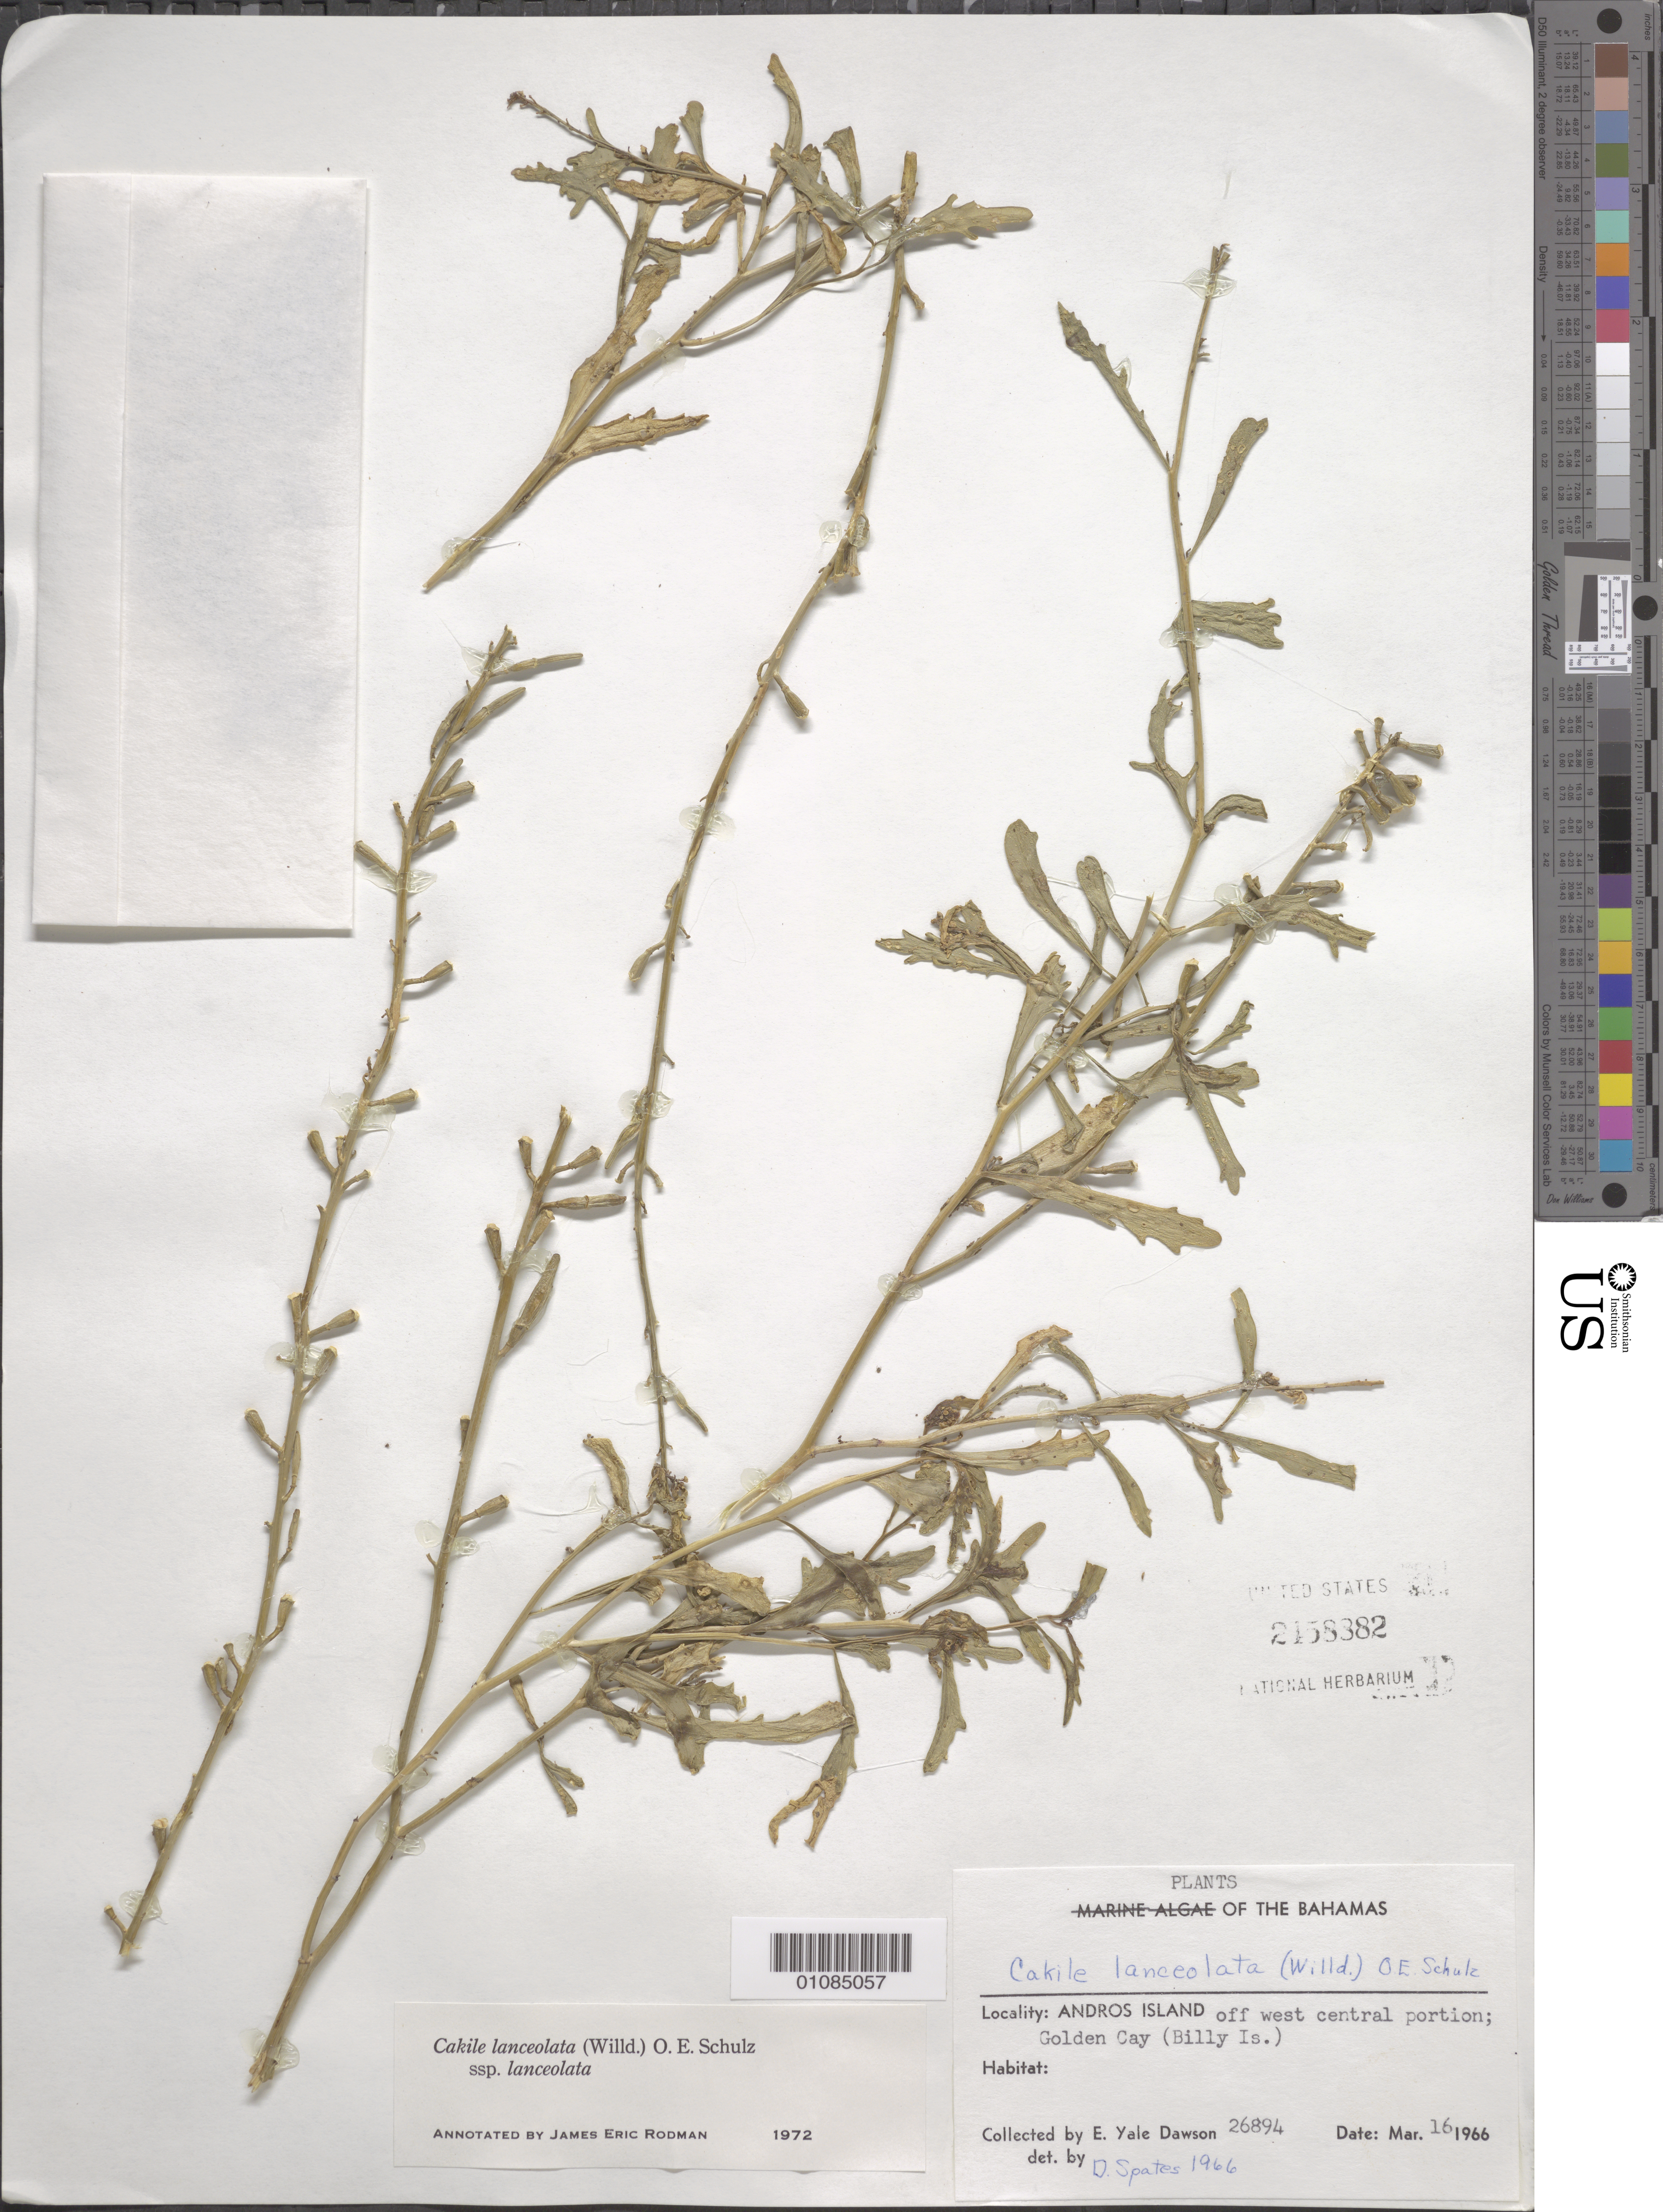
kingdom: Plantae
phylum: Tracheophyta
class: Magnoliopsida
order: Brassicales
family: Brassicaceae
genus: Cakile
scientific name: Cakile lanceolata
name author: (Willd.) O.E. Schulz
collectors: E. Y. Dawson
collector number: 26894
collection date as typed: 16 Mar 1966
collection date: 1966-03-16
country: Bahamas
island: Andros I.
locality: Off W central portion; Golden Cay (Billy Island).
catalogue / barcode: US 2158882